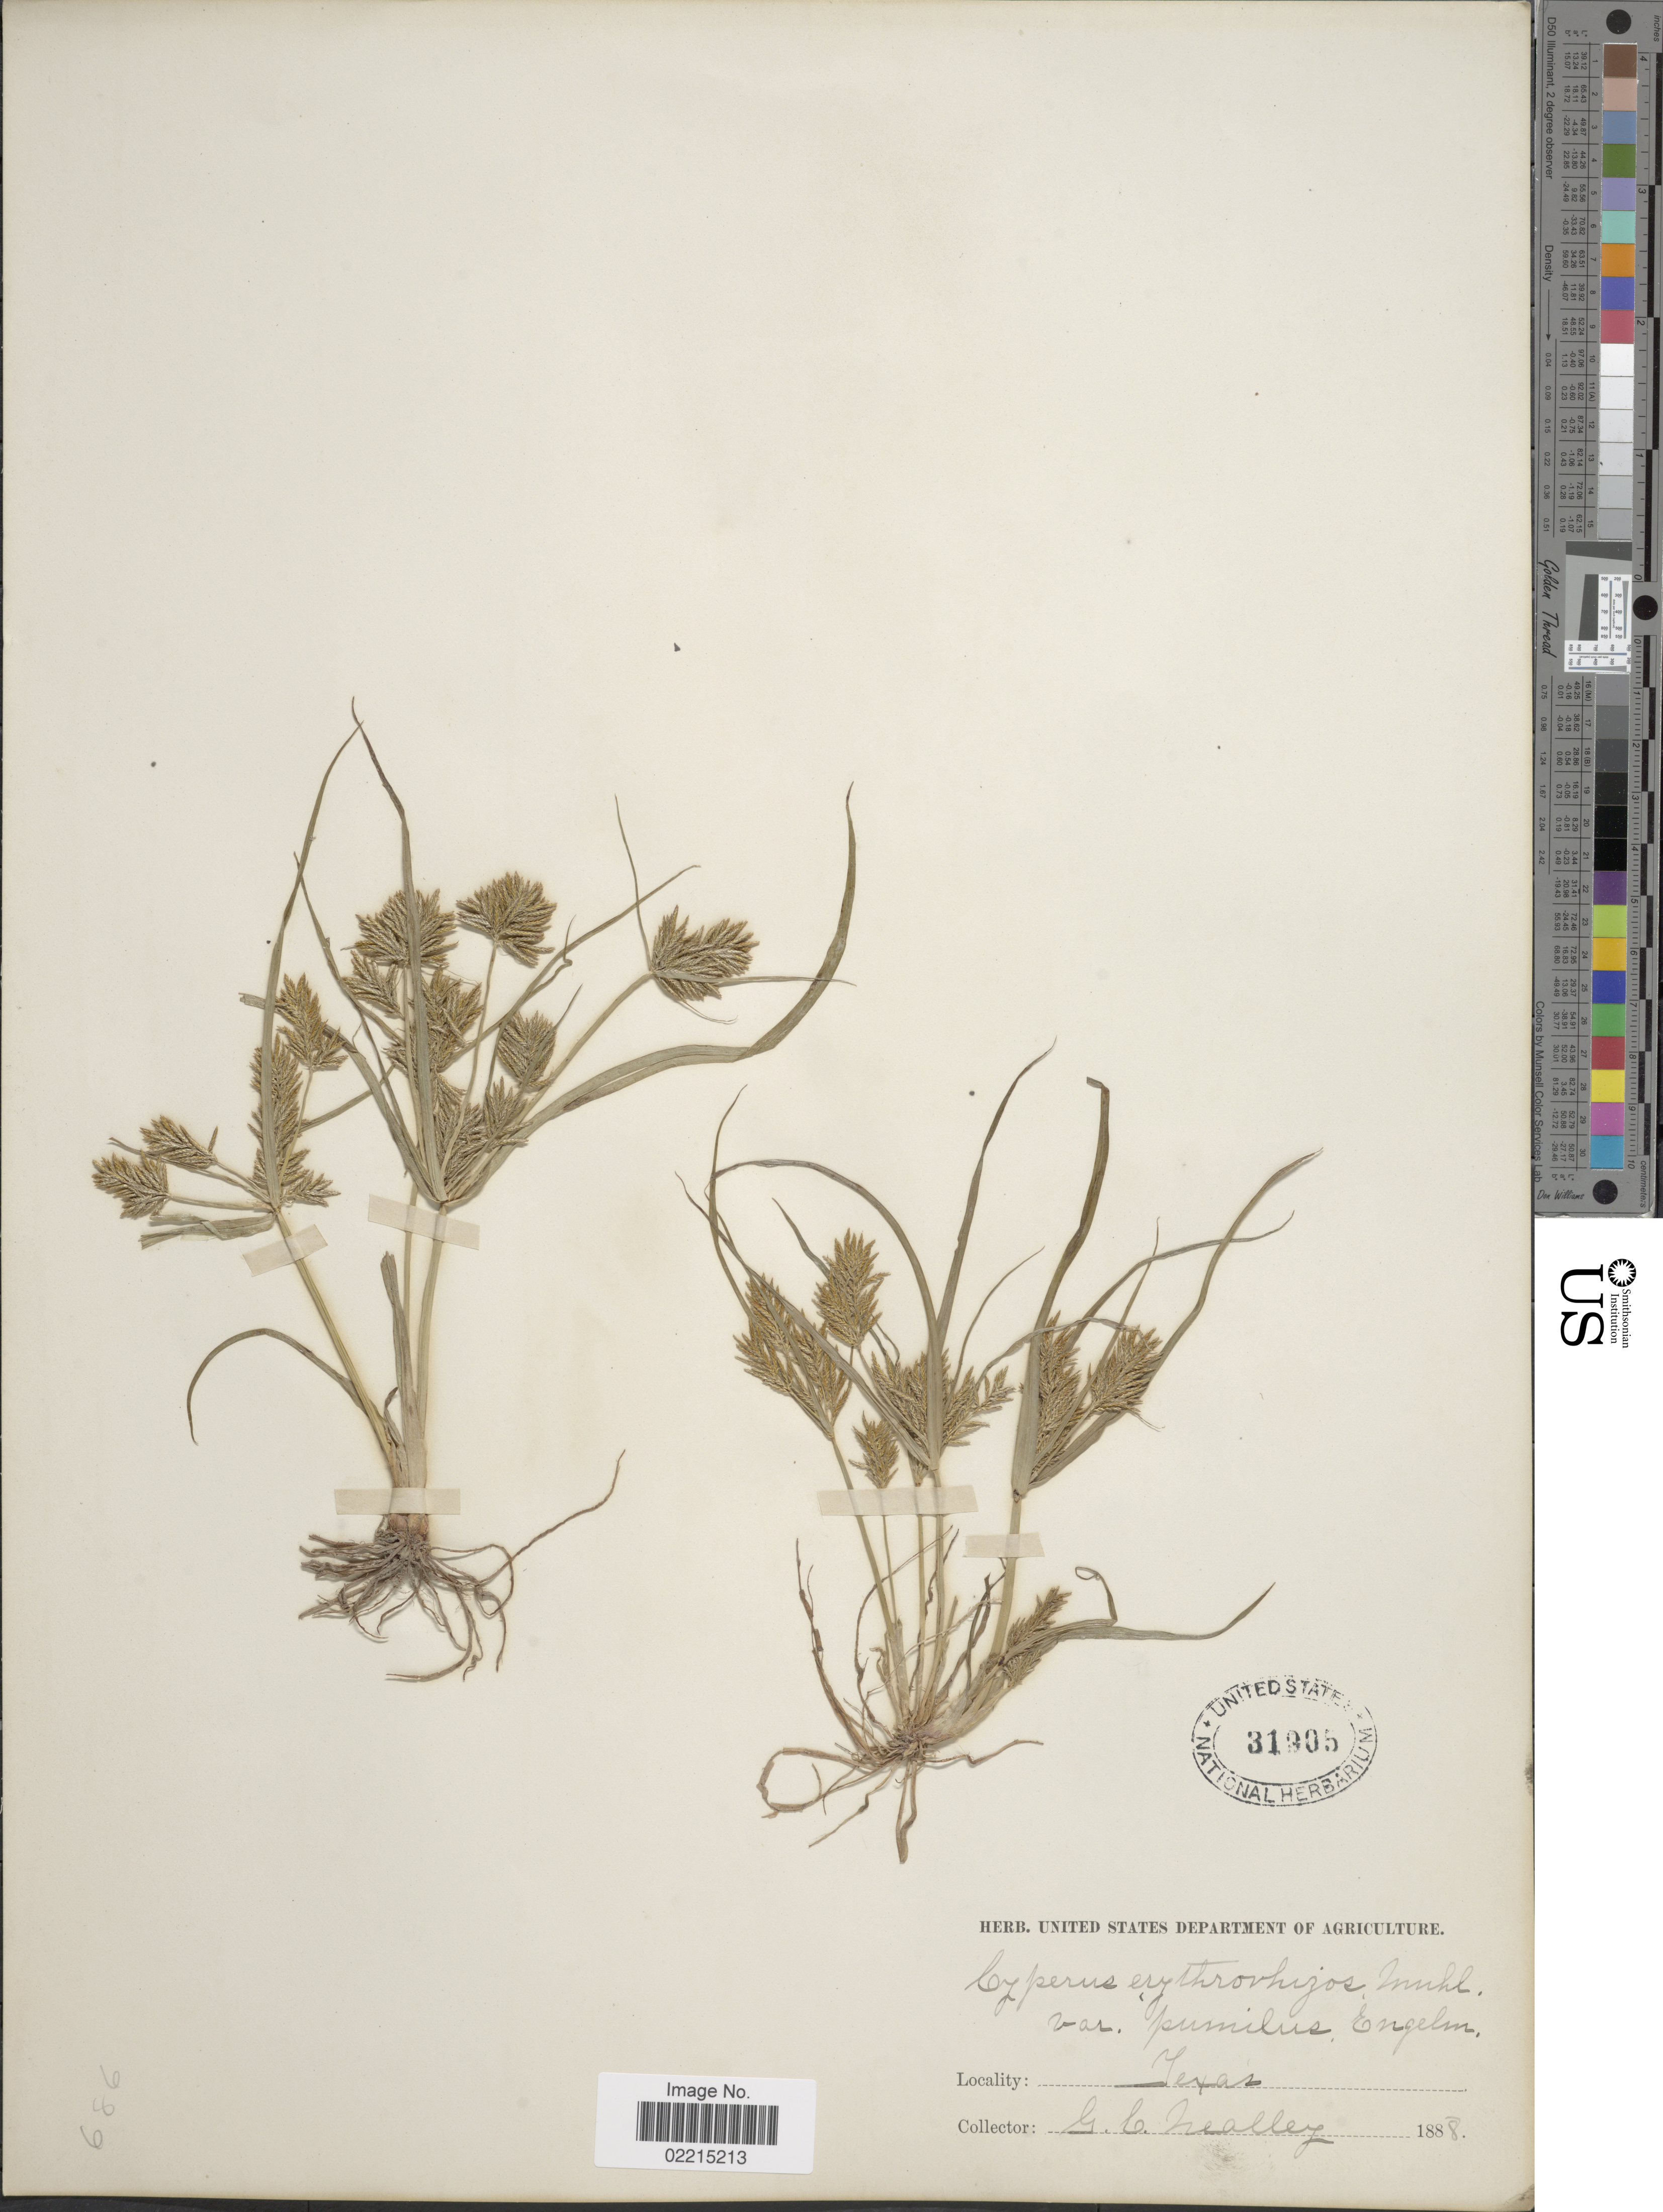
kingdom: Plantae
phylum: Tracheophyta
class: Liliopsida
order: Poales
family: Cyperaceae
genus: Cyperus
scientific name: Cyperus erythrorhizos Muhl.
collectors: G. C. Nealley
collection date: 1888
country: United States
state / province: Texas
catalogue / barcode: US 31905